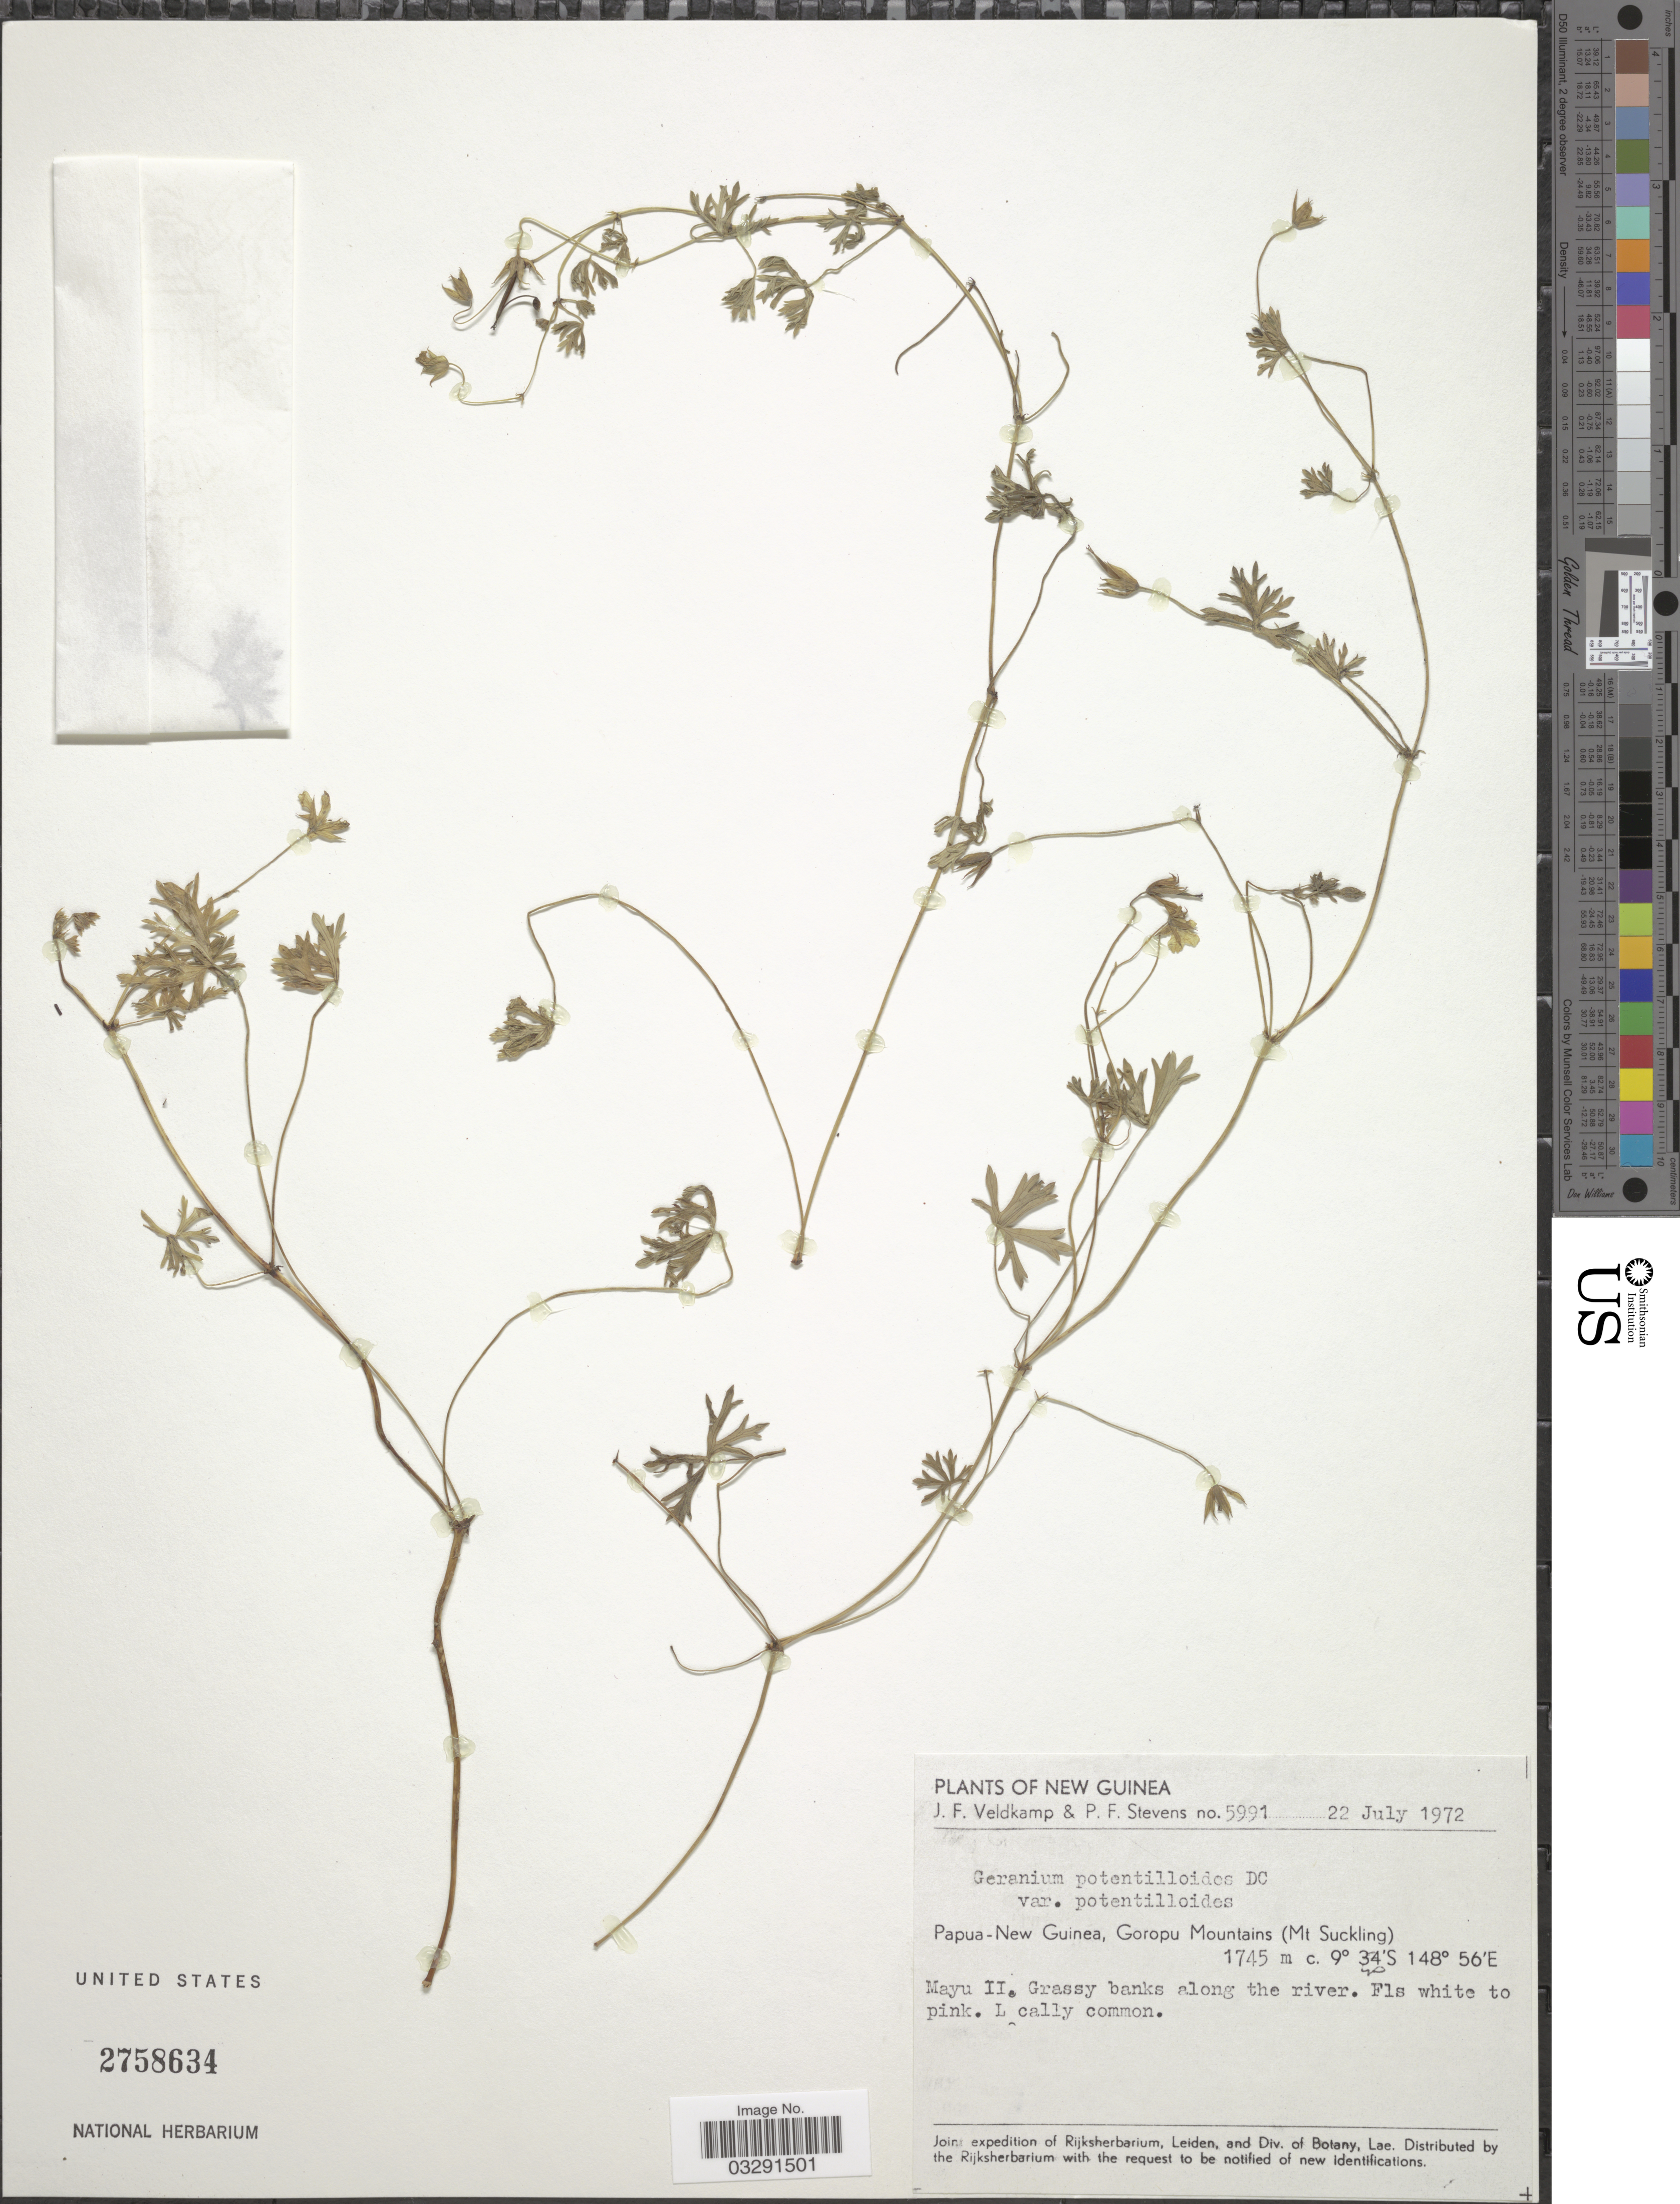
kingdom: Plantae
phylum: Tracheophyta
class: Magnoliopsida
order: Geraniales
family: Geraniaceae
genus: Geranium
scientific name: Geranium potentilloides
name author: L'Hér. ex DC.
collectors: J. F. Veldkamp & P. F. Stevens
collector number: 5991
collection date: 1972-07-22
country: Papua New Guinea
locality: New Guinea. Papua- New Guinea, Goropu Mountains (Mt. Suckling). Mayu II. Grassy banks along the river.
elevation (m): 1745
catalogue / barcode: US 2758634